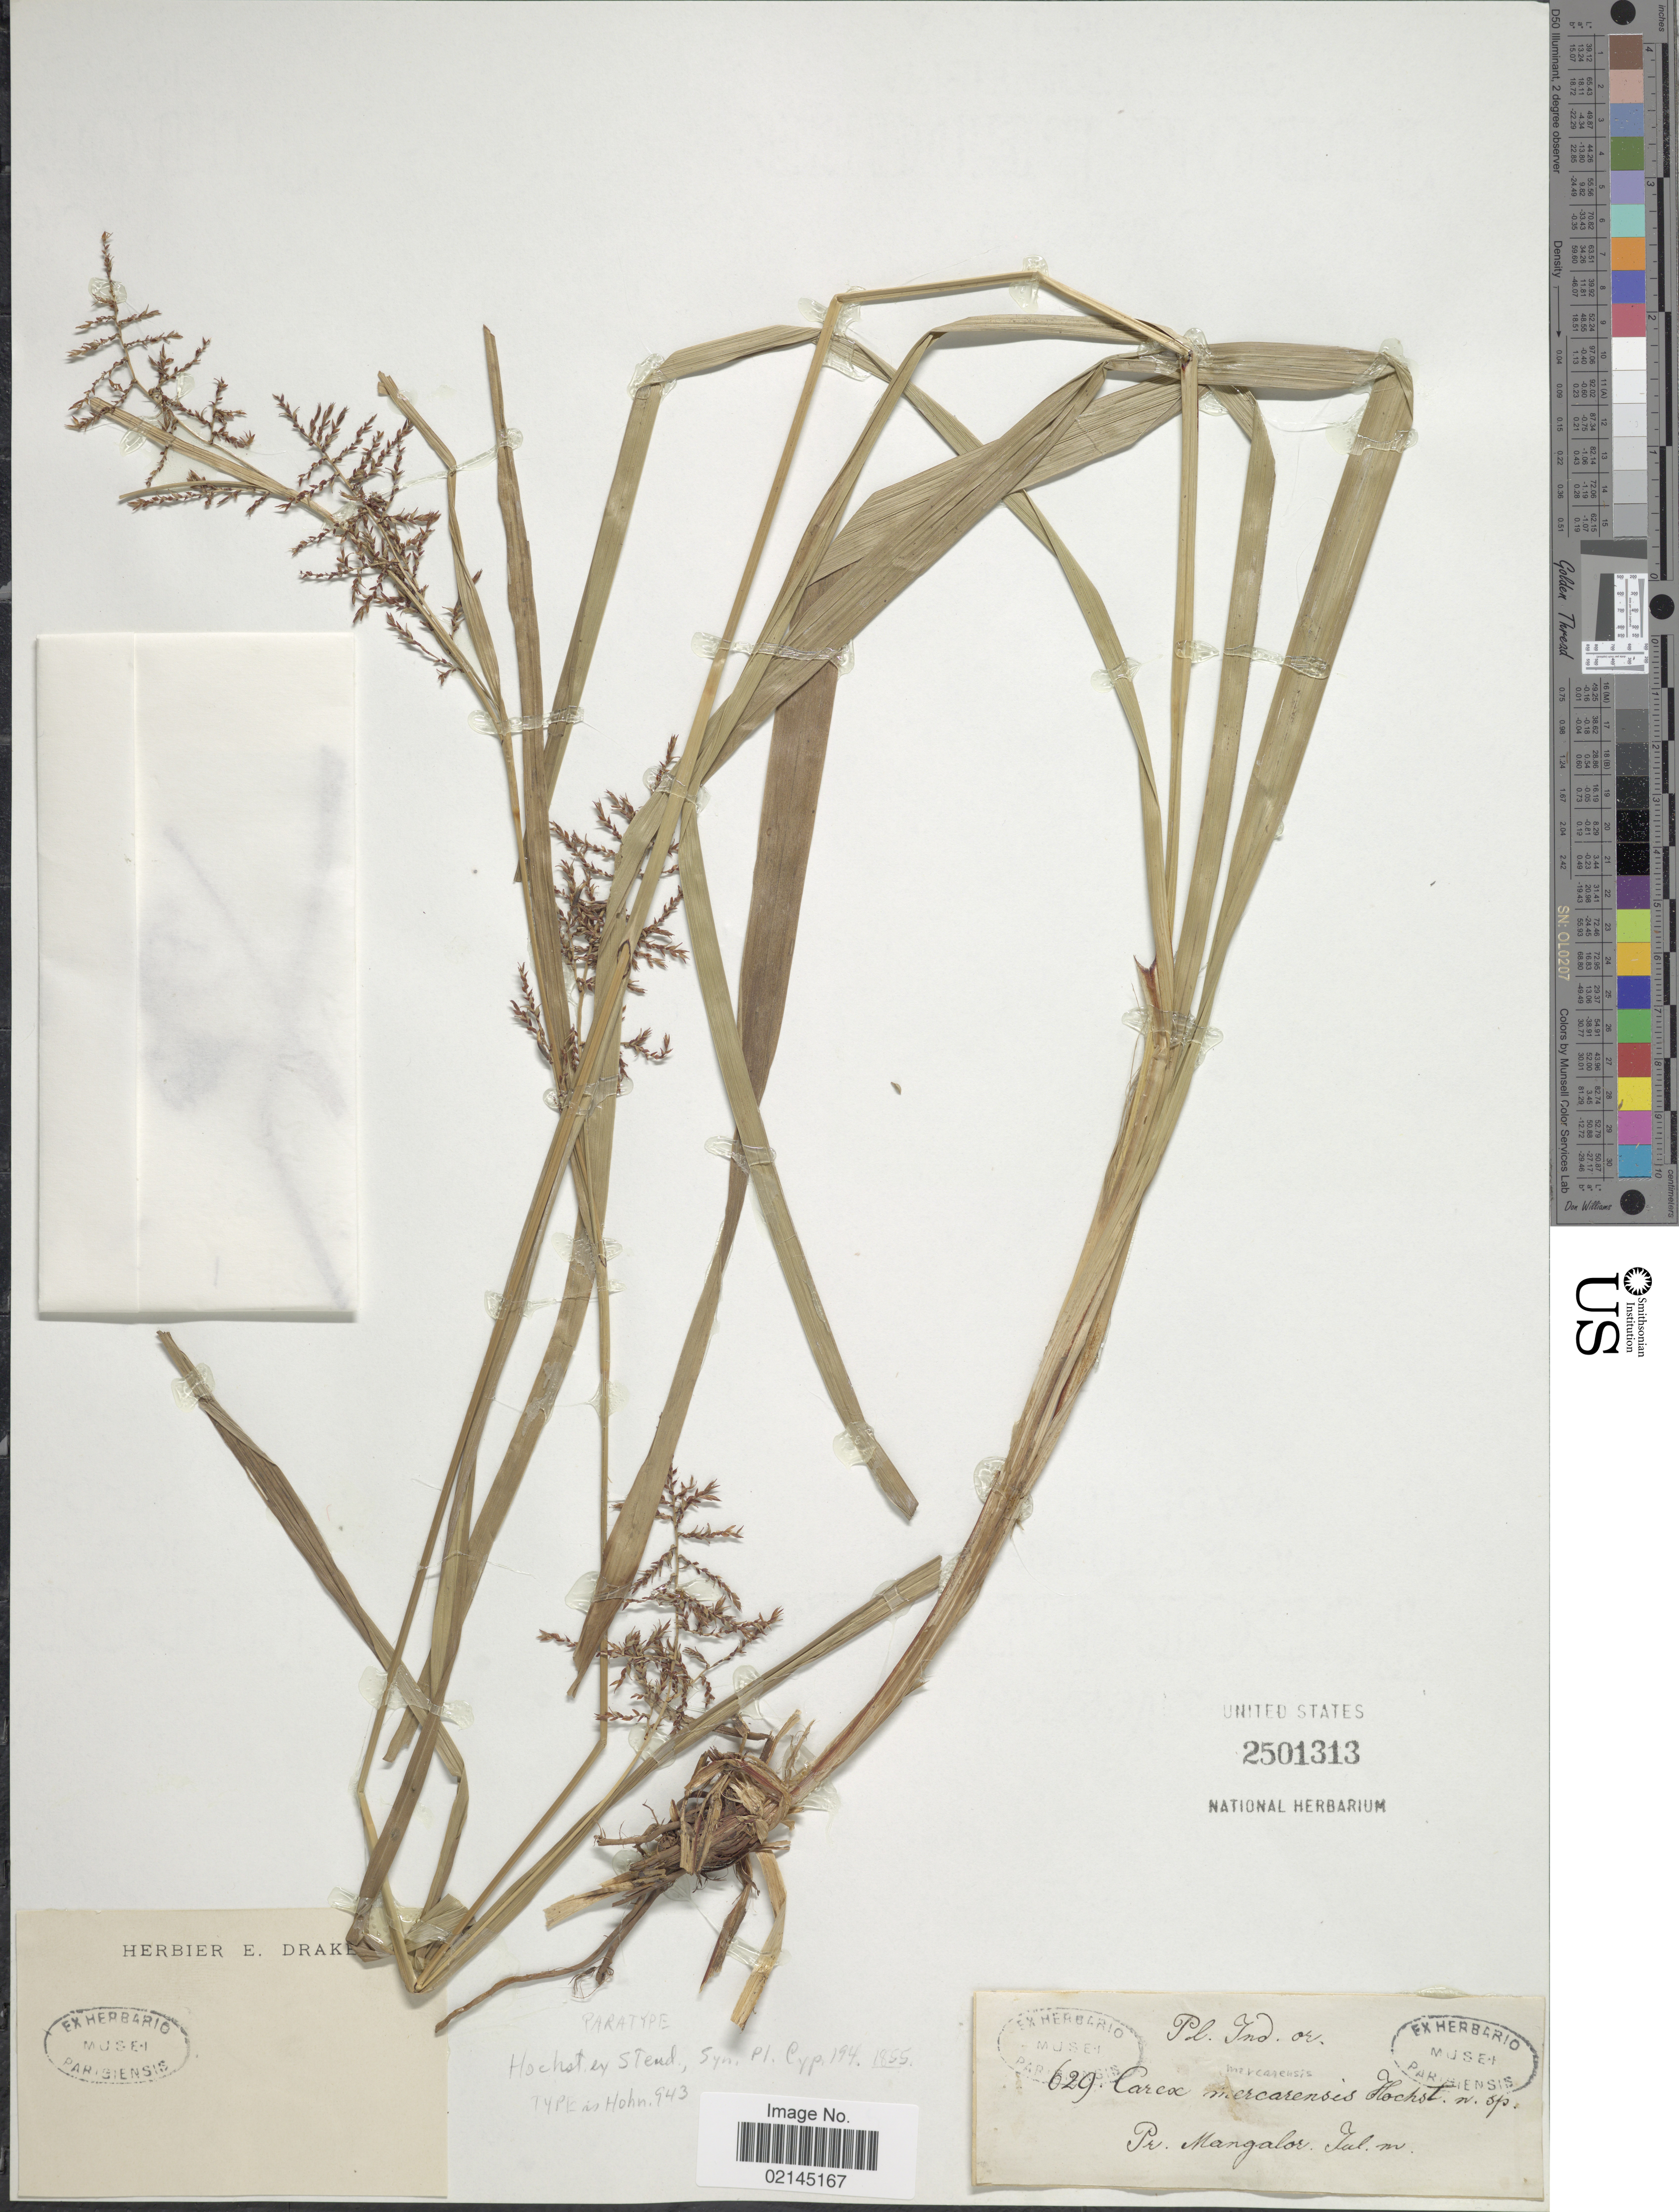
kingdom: Plantae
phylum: Tracheophyta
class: Liliopsida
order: Poales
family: Cyperaceae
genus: Carex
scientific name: Carex mercarensis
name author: Hochst. ex Steud.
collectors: ex herb. E. Drake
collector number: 629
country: India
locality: Ind. or. Pr. Mangalor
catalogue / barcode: US 2501313